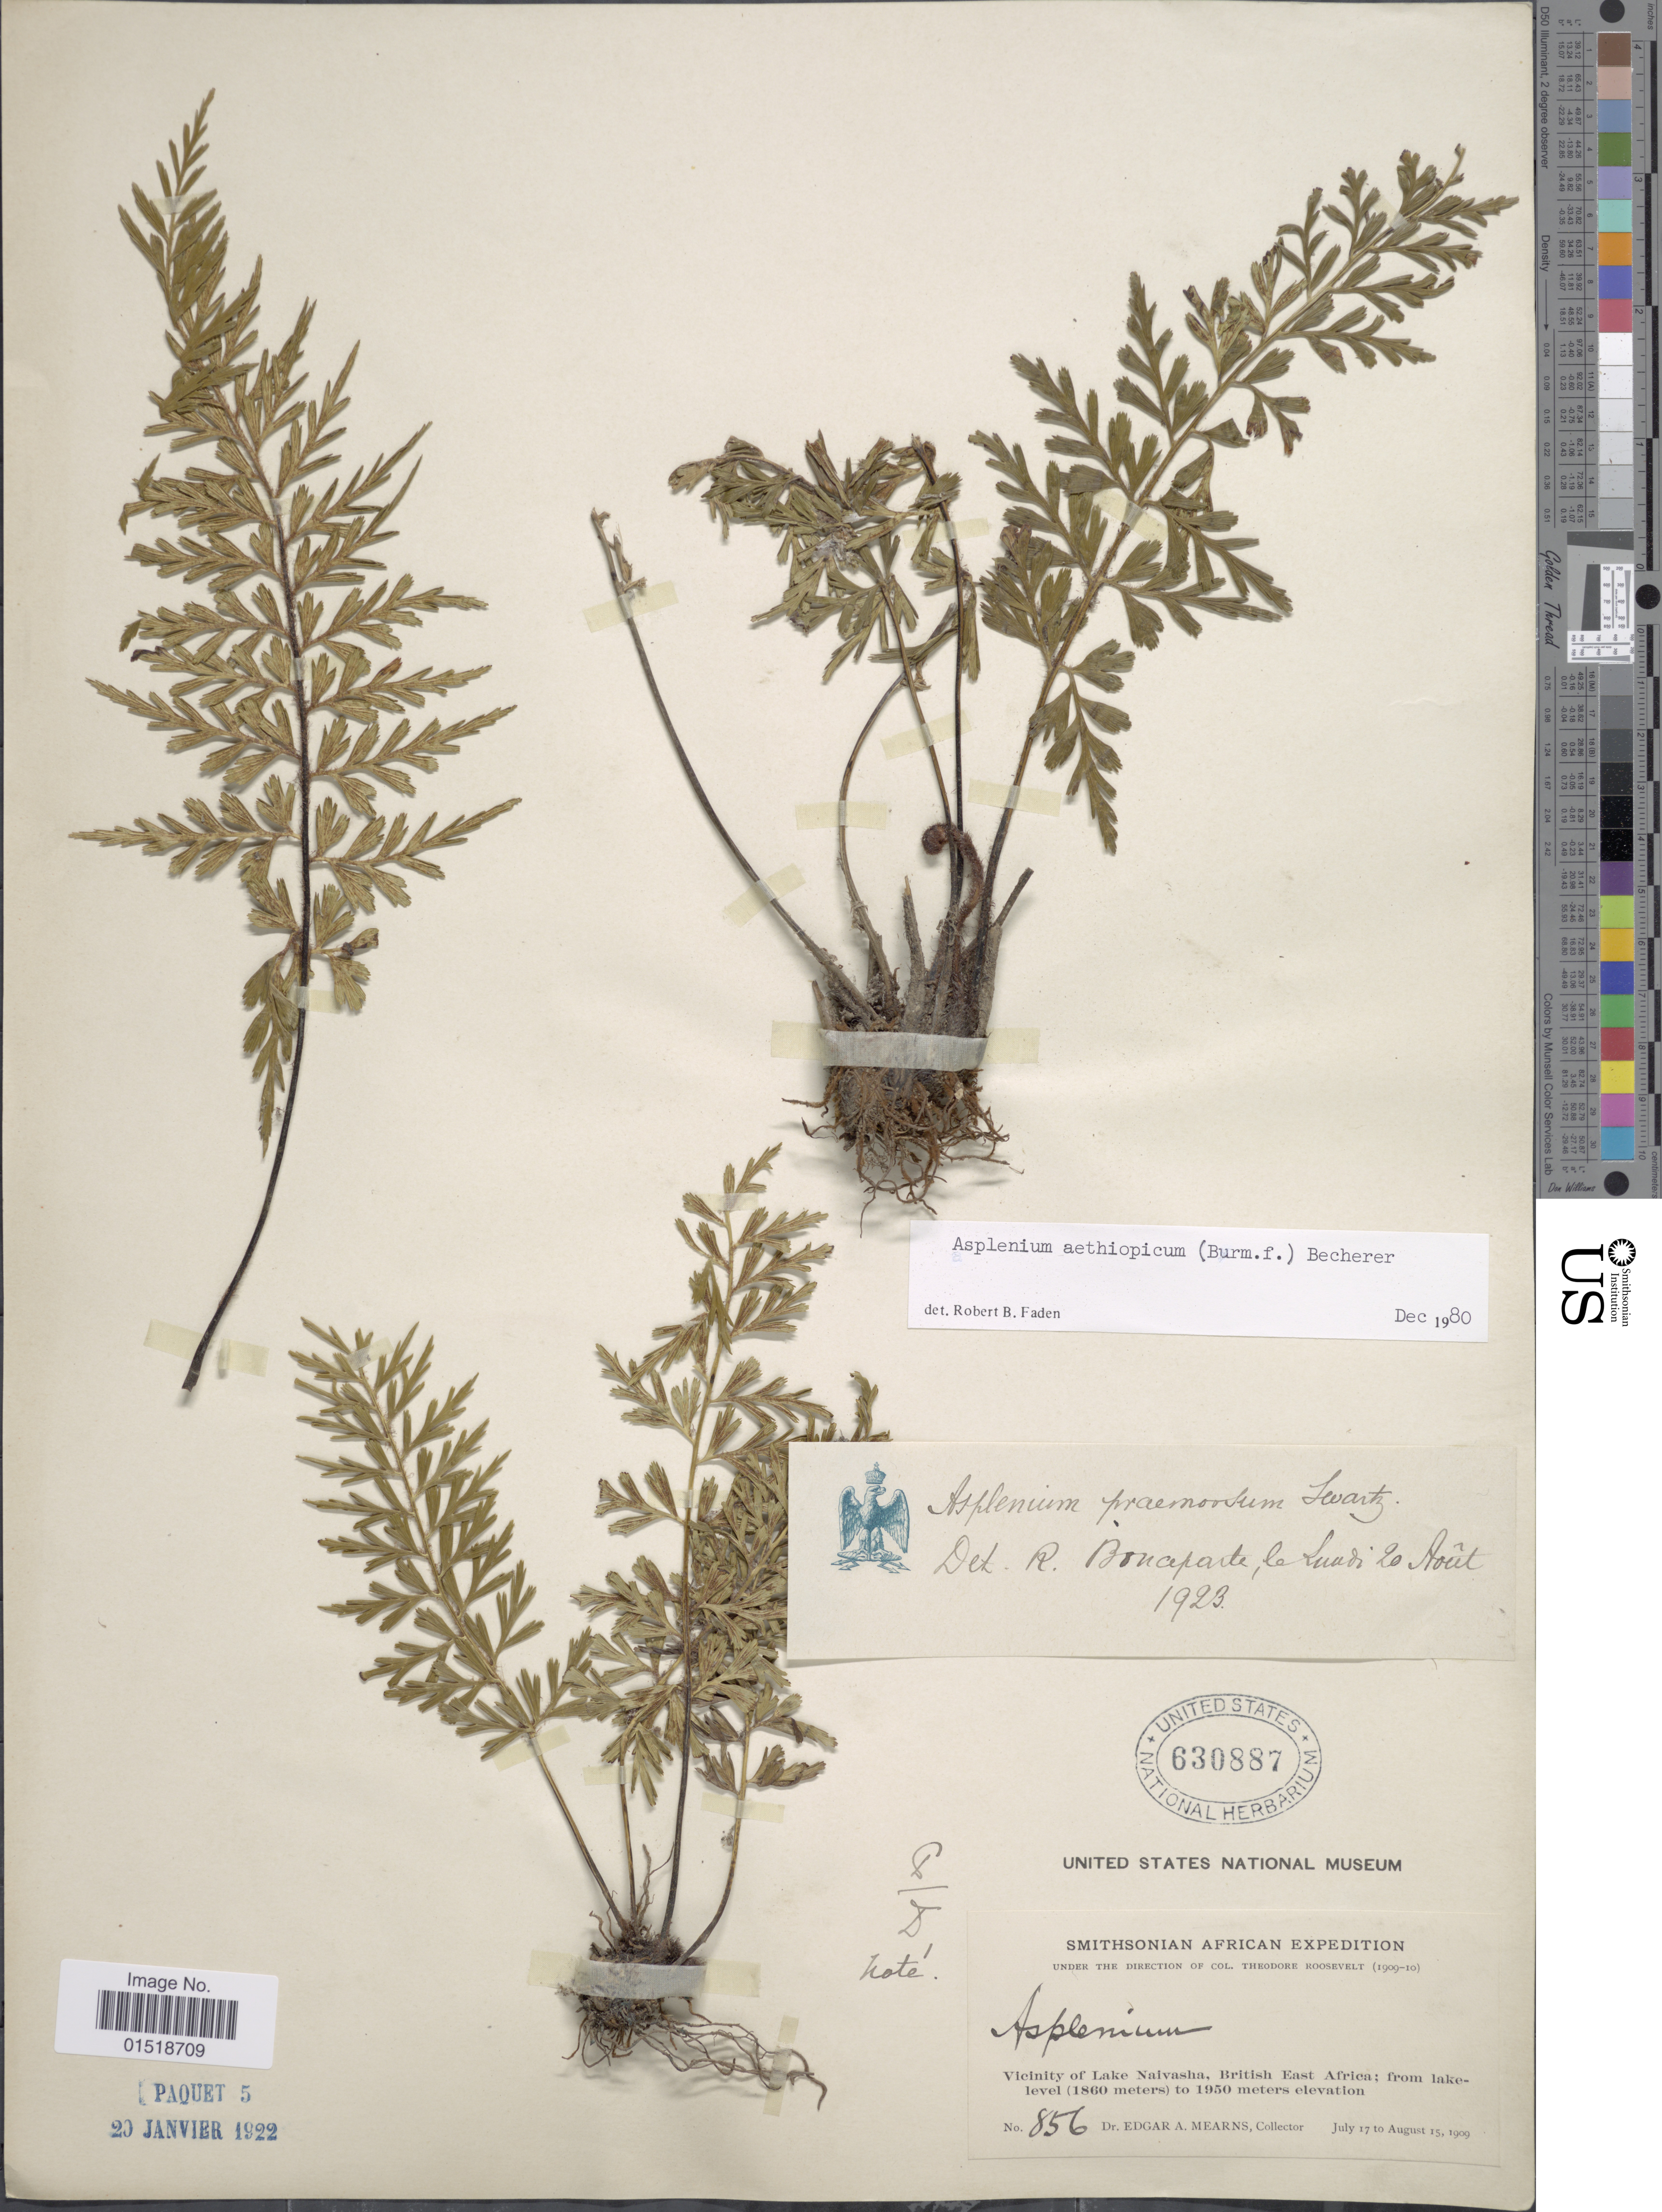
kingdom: Plantae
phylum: Tracheophyta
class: Polypodiopsida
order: Polypodiales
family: Aspleniaceae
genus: Asplenium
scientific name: Asplenium aethiopicum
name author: (Burm. f.) Bech.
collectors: E. A. Mearns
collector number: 856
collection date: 1909-07-17/1909-08-15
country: Kenya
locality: Vicinity of Lake Naivasha, British East Africa.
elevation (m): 1860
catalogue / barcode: US 630887